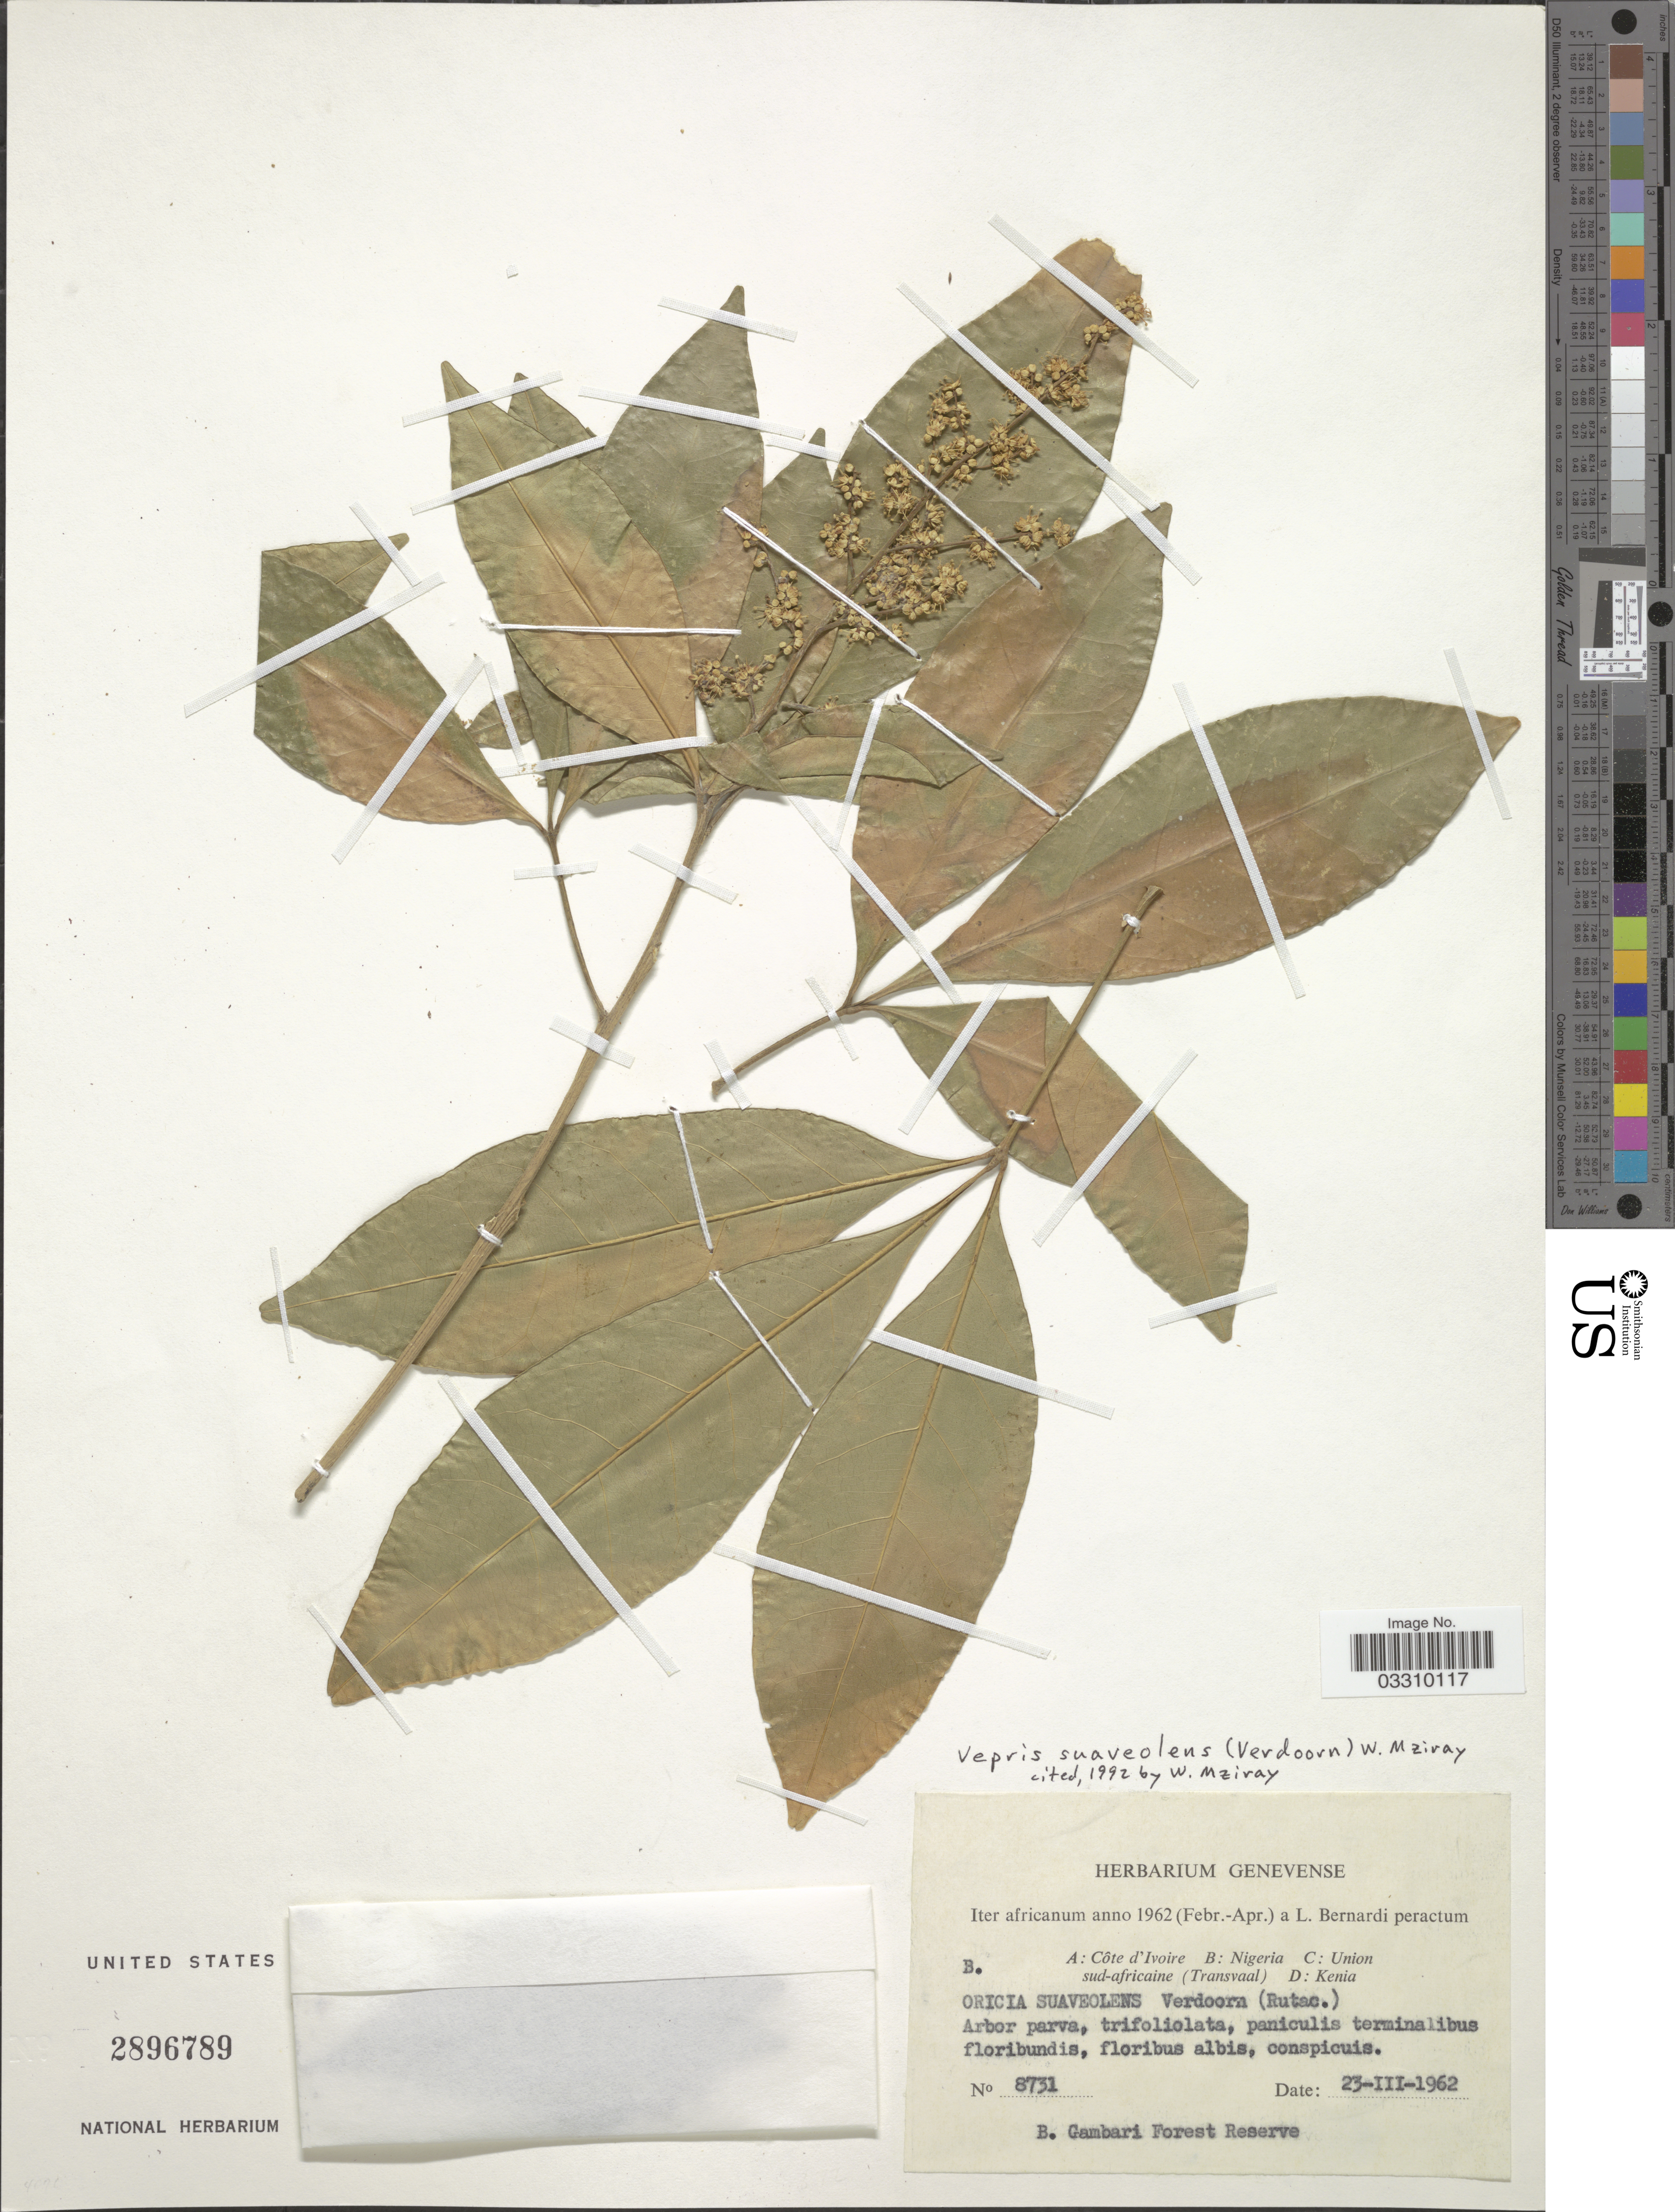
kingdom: Plantae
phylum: Tracheophyta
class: Magnoliopsida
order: Sapindales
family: Rutaceae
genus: Vepris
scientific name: Vepris suaveolens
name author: (Engl.) Mziray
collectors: L. Bernardi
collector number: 8731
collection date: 1962-03-23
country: Nigeria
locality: Gambari Forest Reserve.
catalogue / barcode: US 2896789